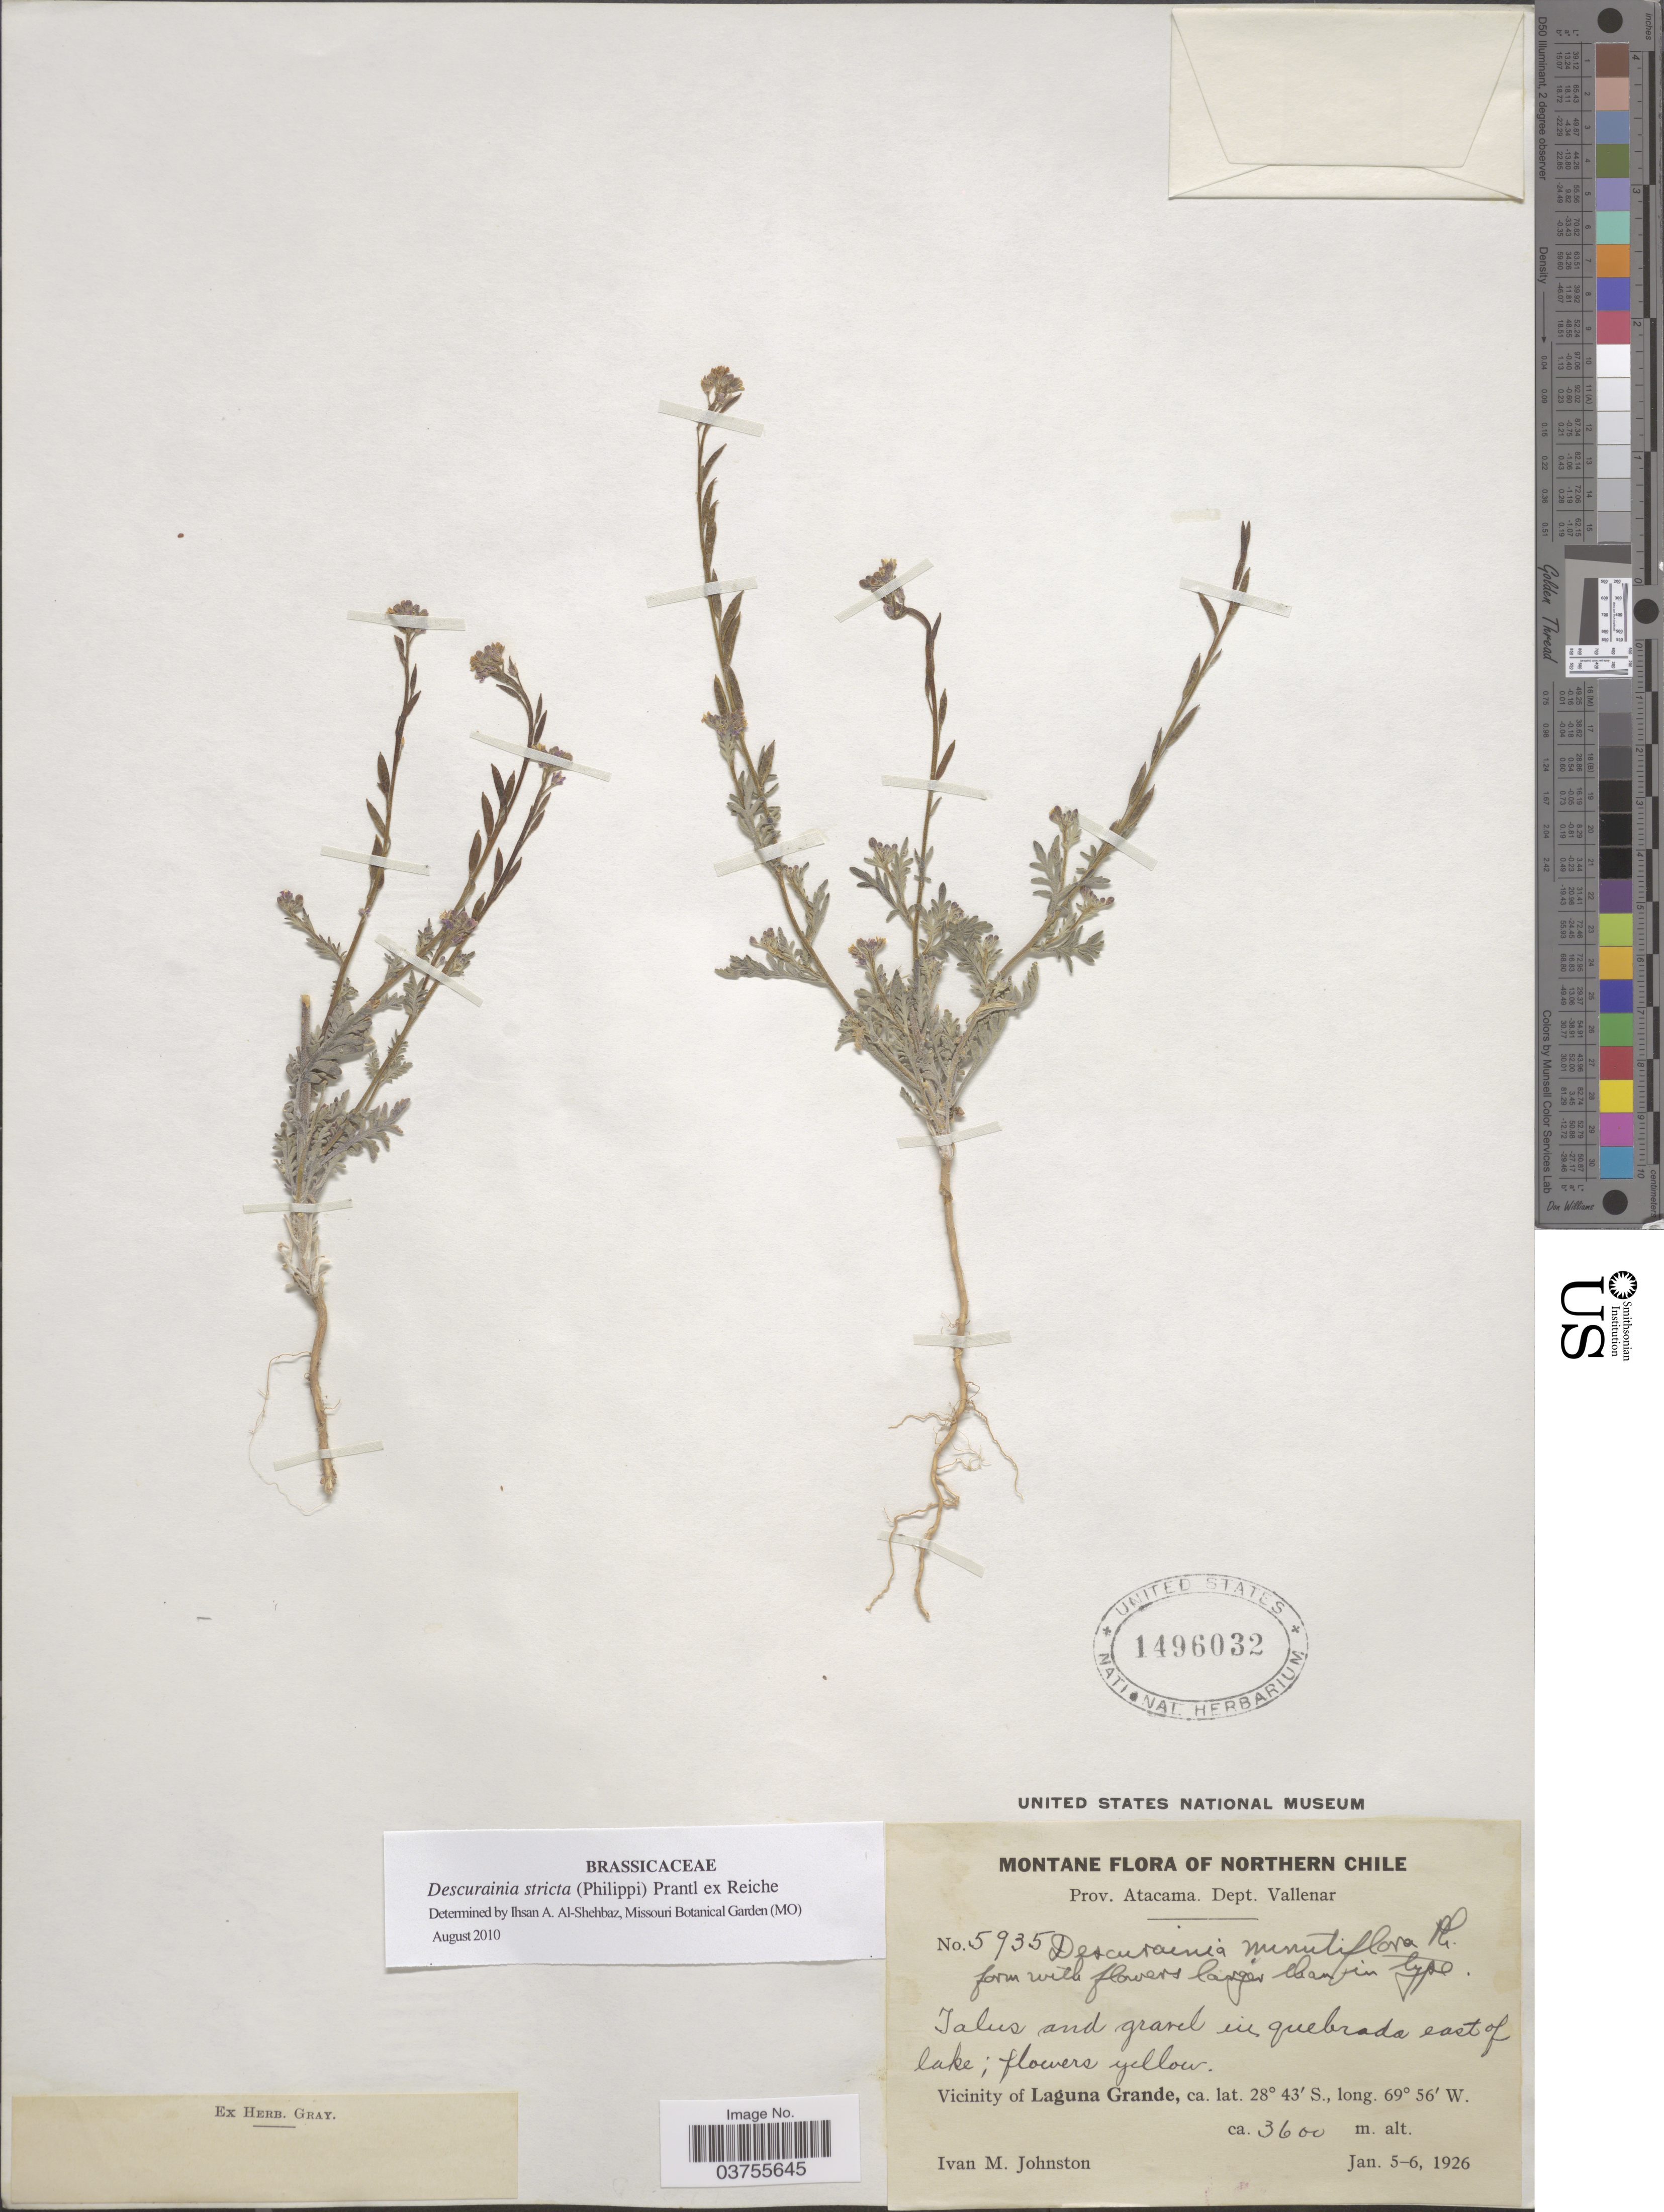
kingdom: Plantae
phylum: Tracheophyta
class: Magnoliopsida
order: Brassicales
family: Brassicaceae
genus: Descurainia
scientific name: Descurainia stricta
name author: (Phil. & C.A. Mey.) Prantl ex Reiche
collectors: I.M. Johnston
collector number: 5935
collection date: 1926-01-05/1926-01-06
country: Chile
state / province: Atacama (III)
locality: Dept. Vallenar. In quebrada east of lake; Vicinity of Laguna Grande.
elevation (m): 3600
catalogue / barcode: US 1496032